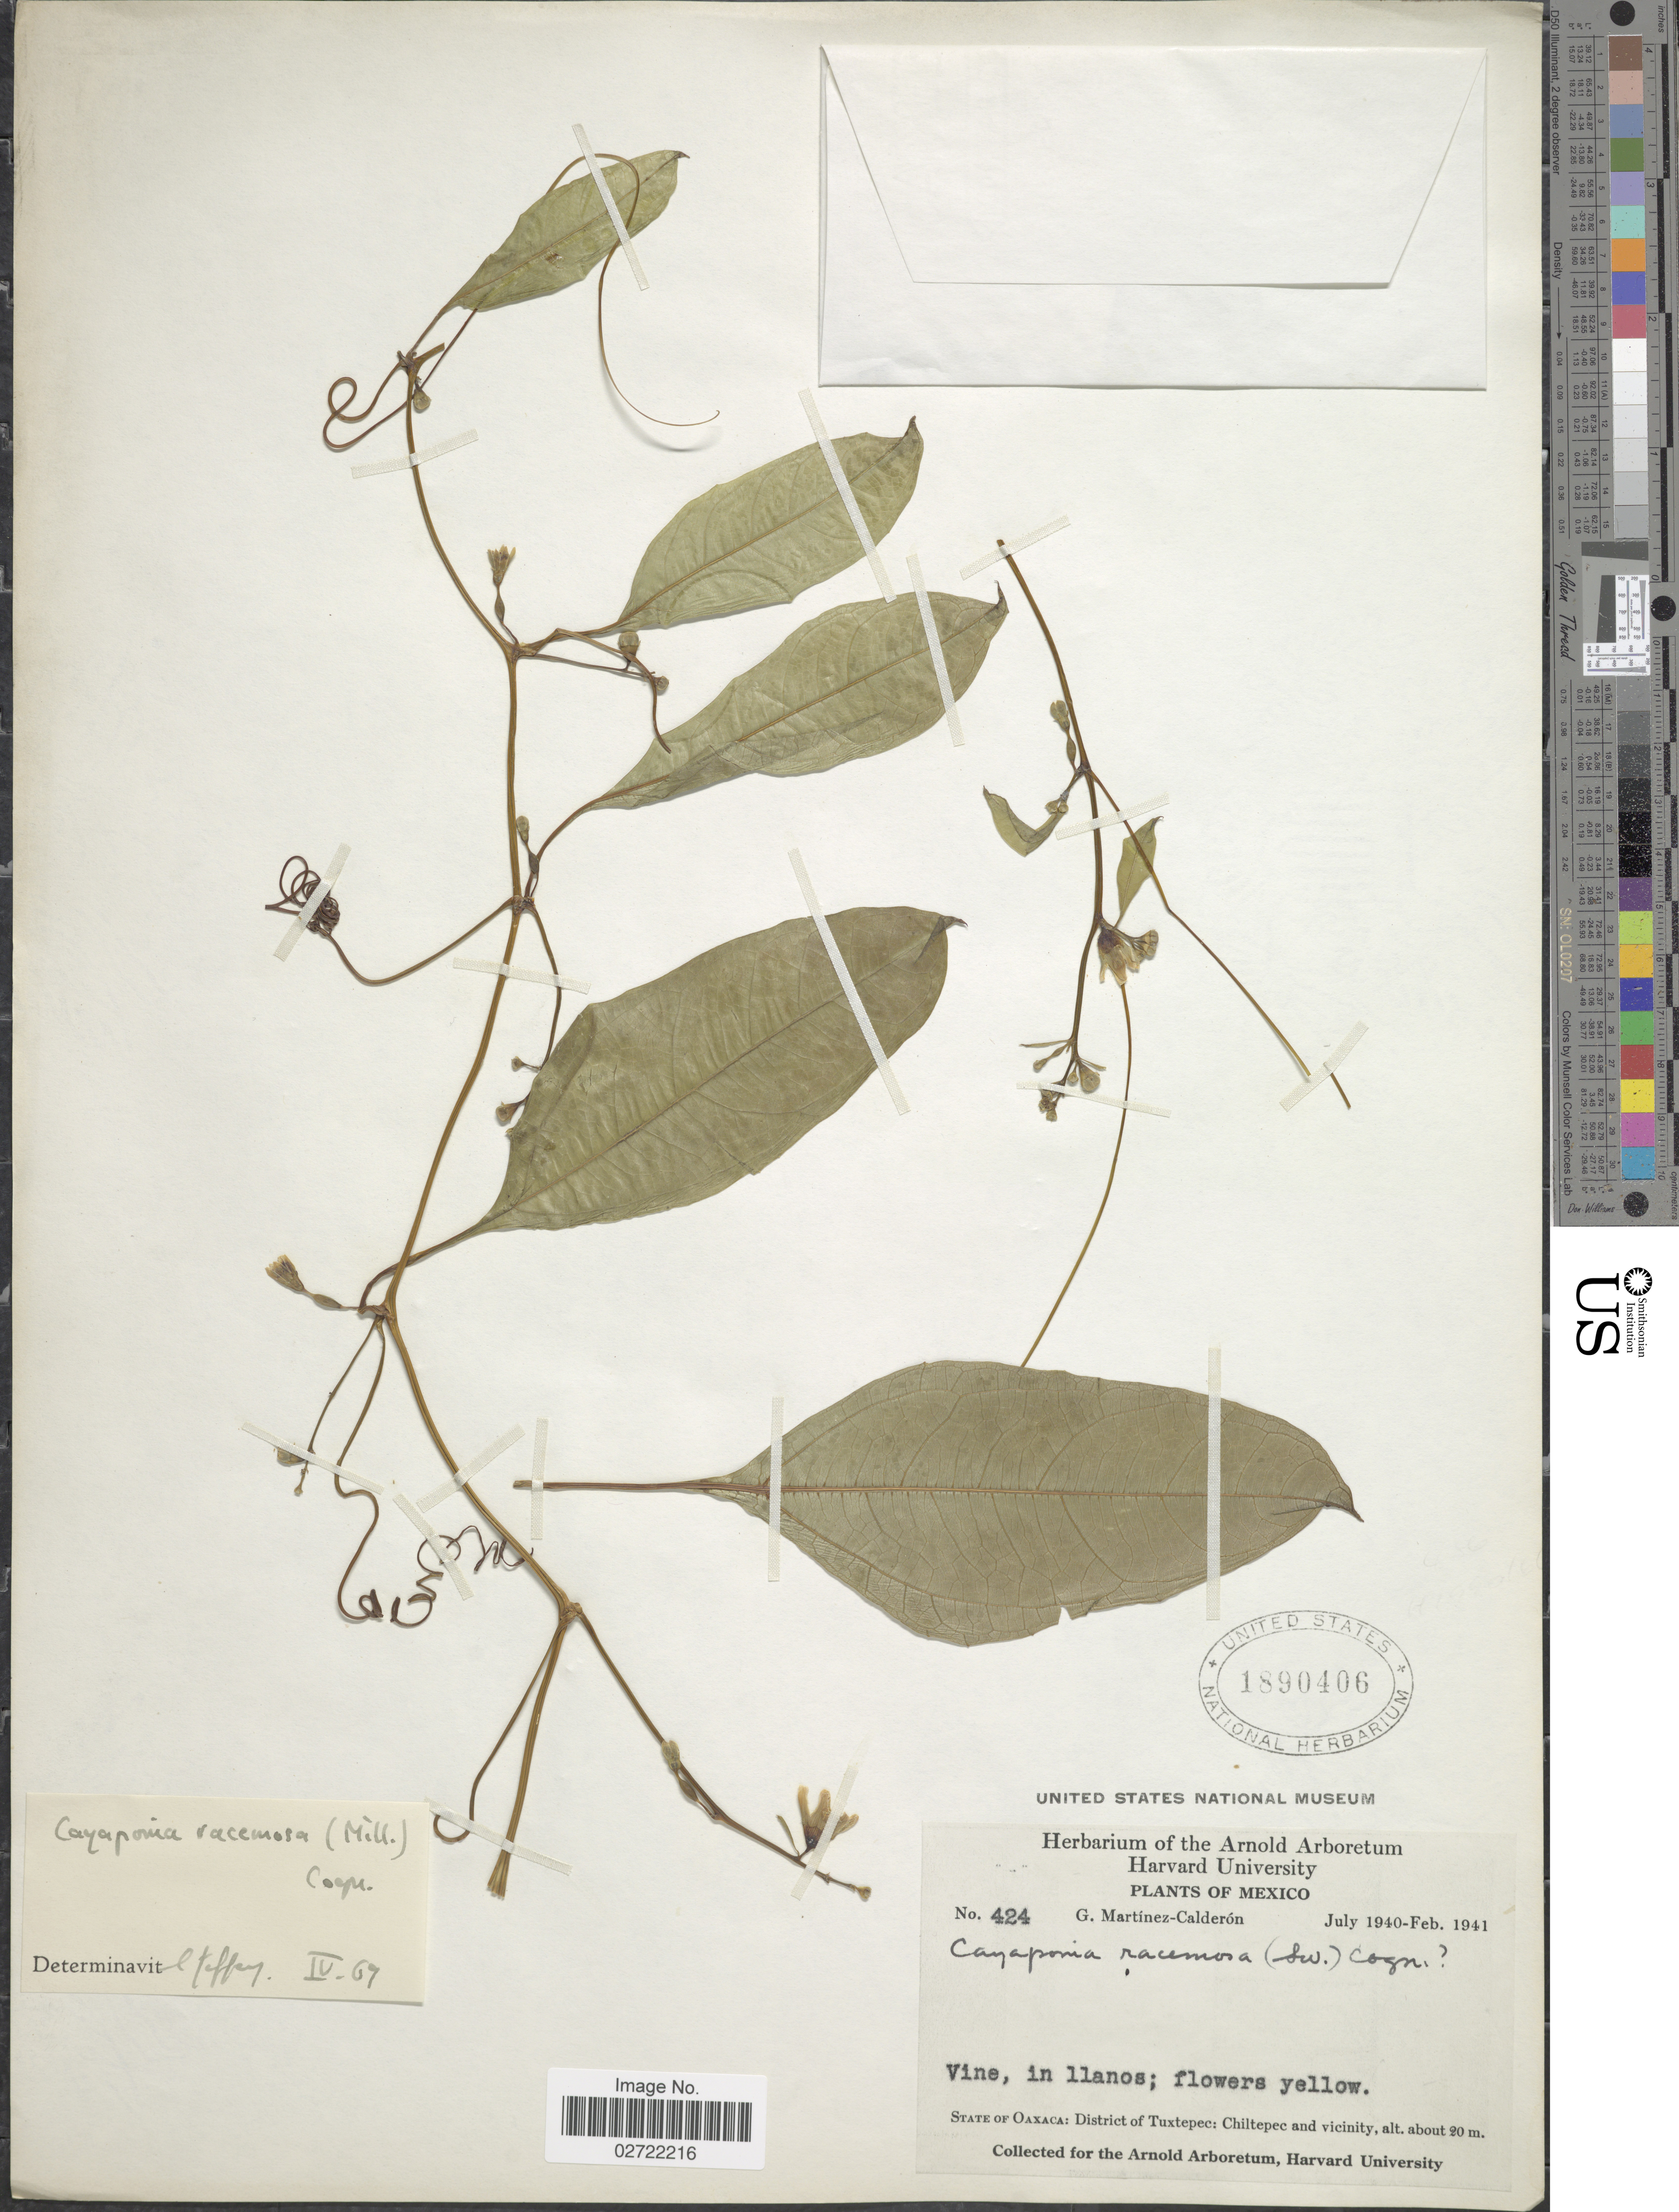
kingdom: Plantae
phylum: Tracheophyta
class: Magnoliopsida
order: Cucurbitales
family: Cucurbitaceae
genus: Cayaponia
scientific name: Cayaponia racemosa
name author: (Mill.) Cogn.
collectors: G. Martínez Calderón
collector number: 424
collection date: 1940-07/1941-02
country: Mexico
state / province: Oaxaca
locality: District of Tuxtepec: Chiltepec and vicinity.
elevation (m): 20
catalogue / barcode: US 1890406